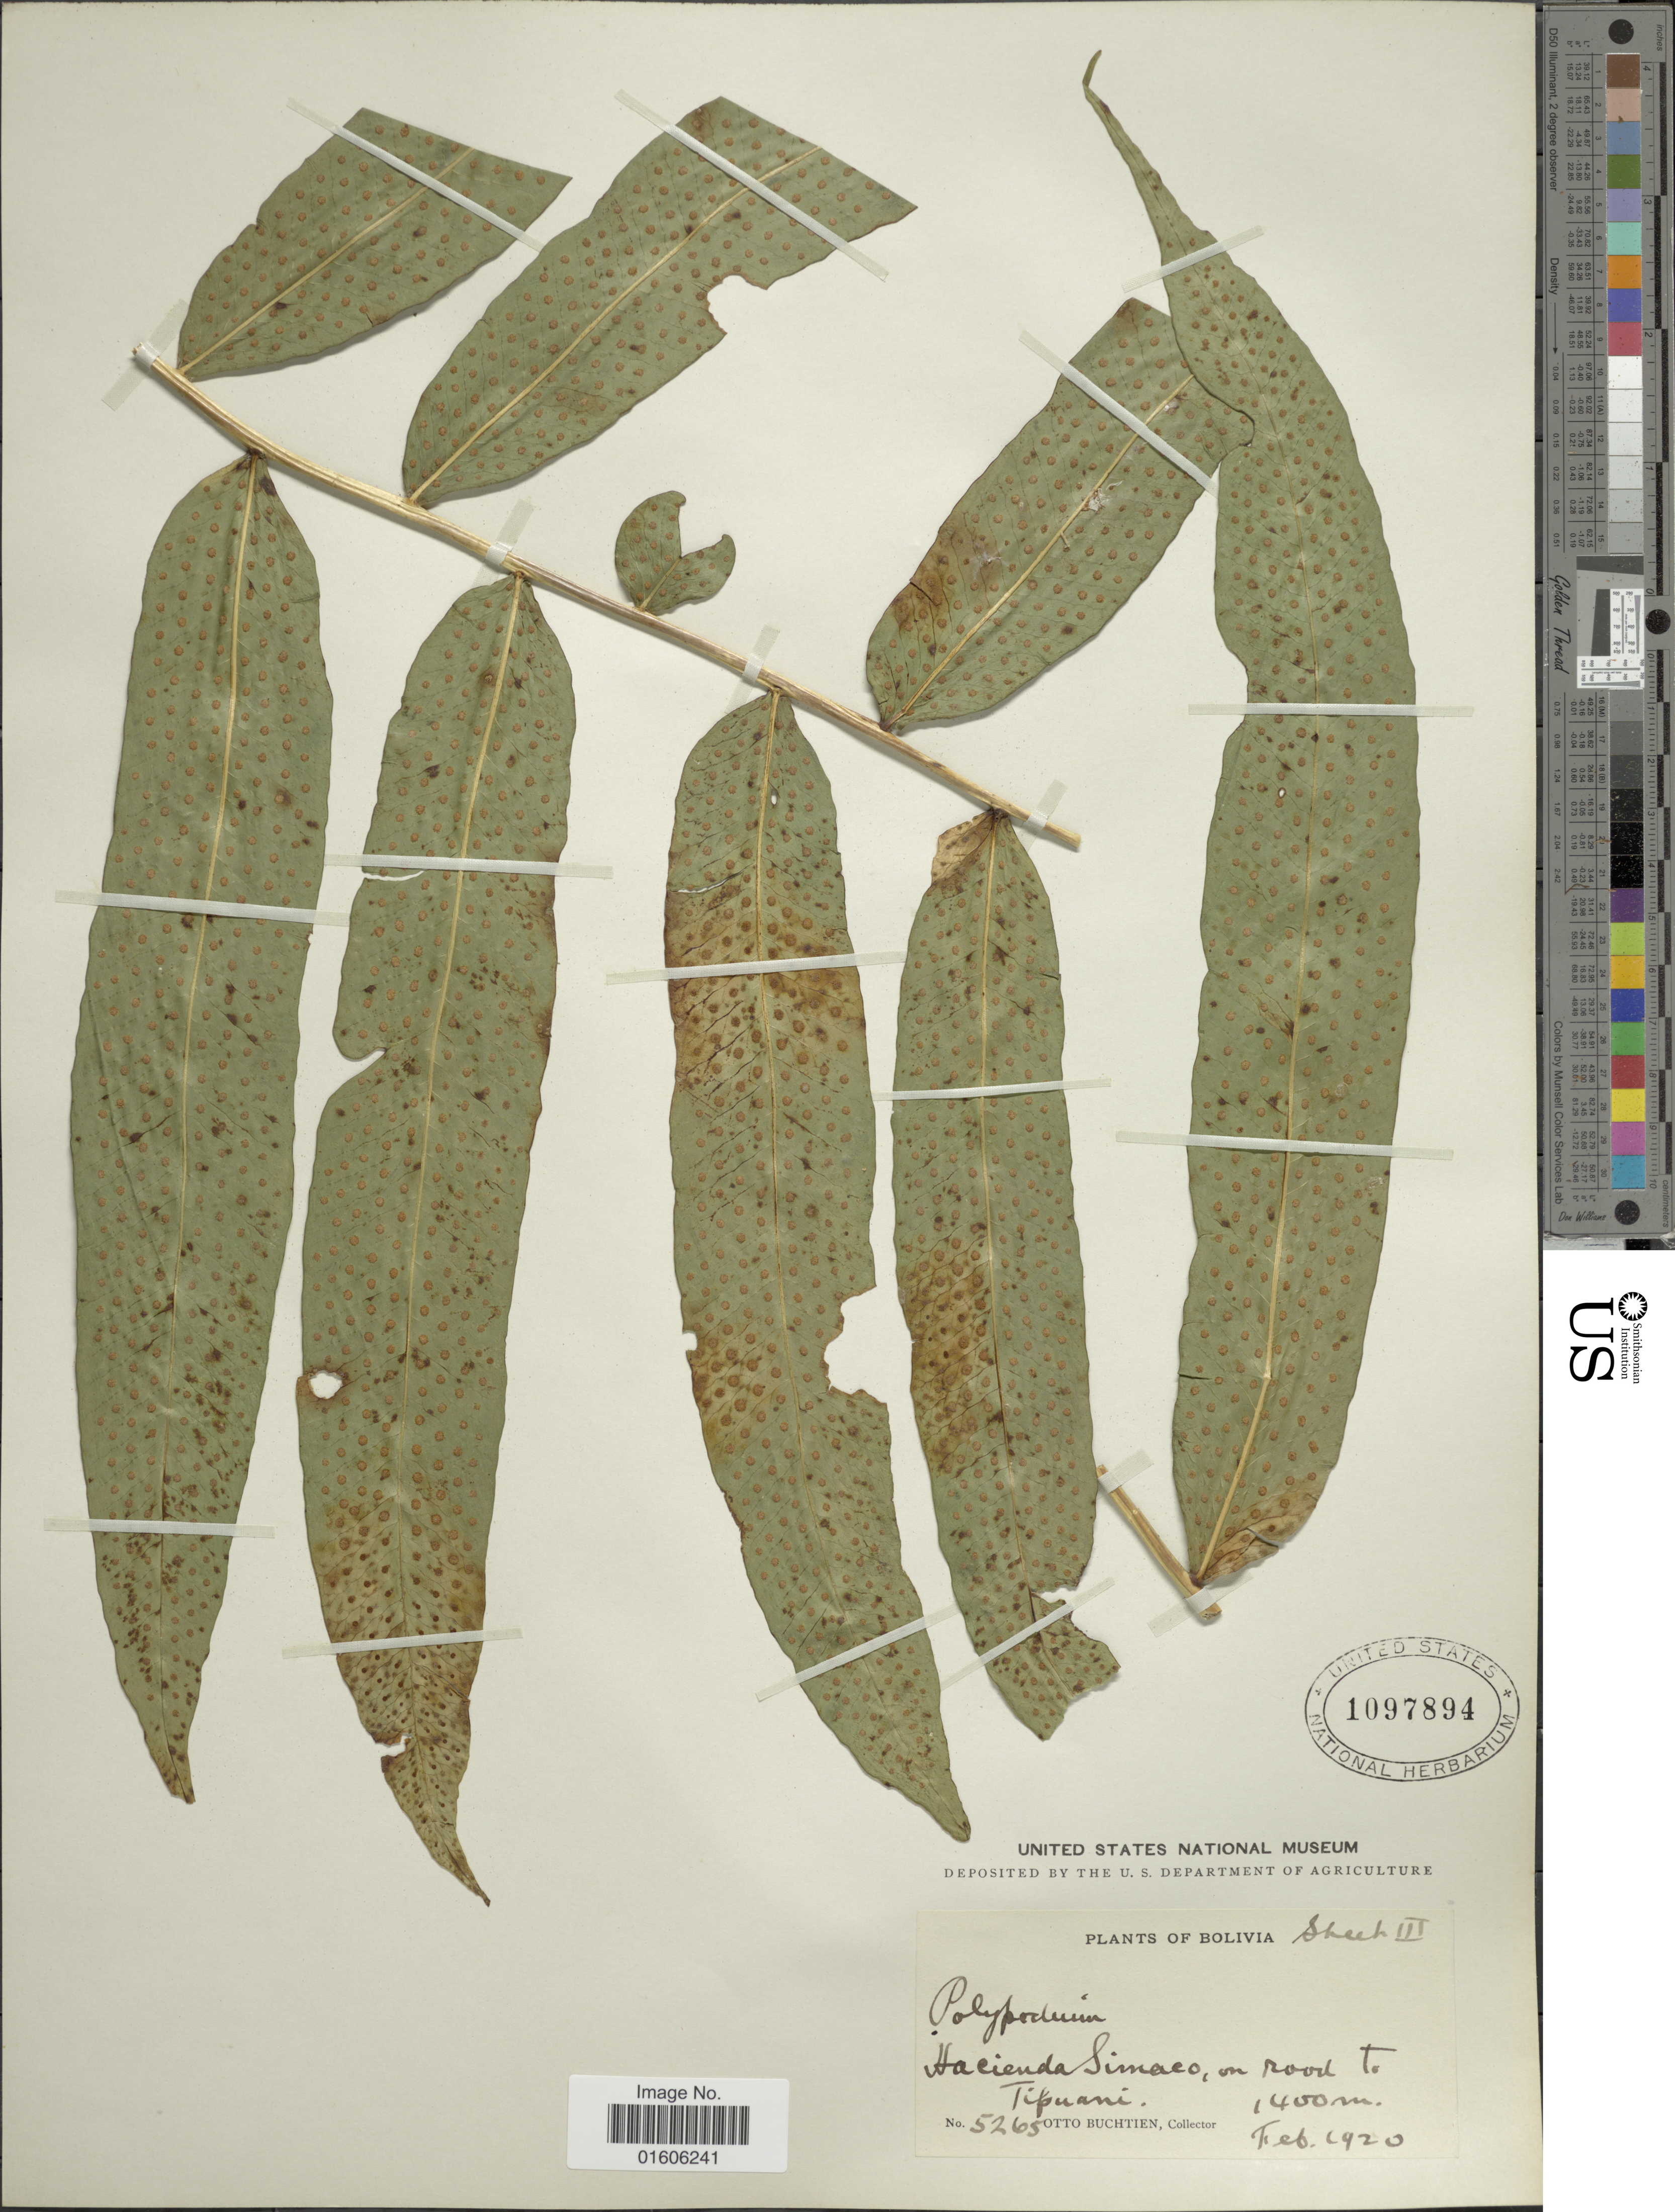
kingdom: Plantae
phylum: Tracheophyta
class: Polypodiopsida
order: Polypodiales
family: Polypodiaceae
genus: Serpocaulon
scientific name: Serpocaulon fraxinifolium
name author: (Jacq.) A.R. Sm.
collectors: O. Buchtien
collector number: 5265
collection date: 1920-02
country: Bolivia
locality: Hacienda Simaco, on road to Tipuani.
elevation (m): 1400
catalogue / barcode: US 1097894